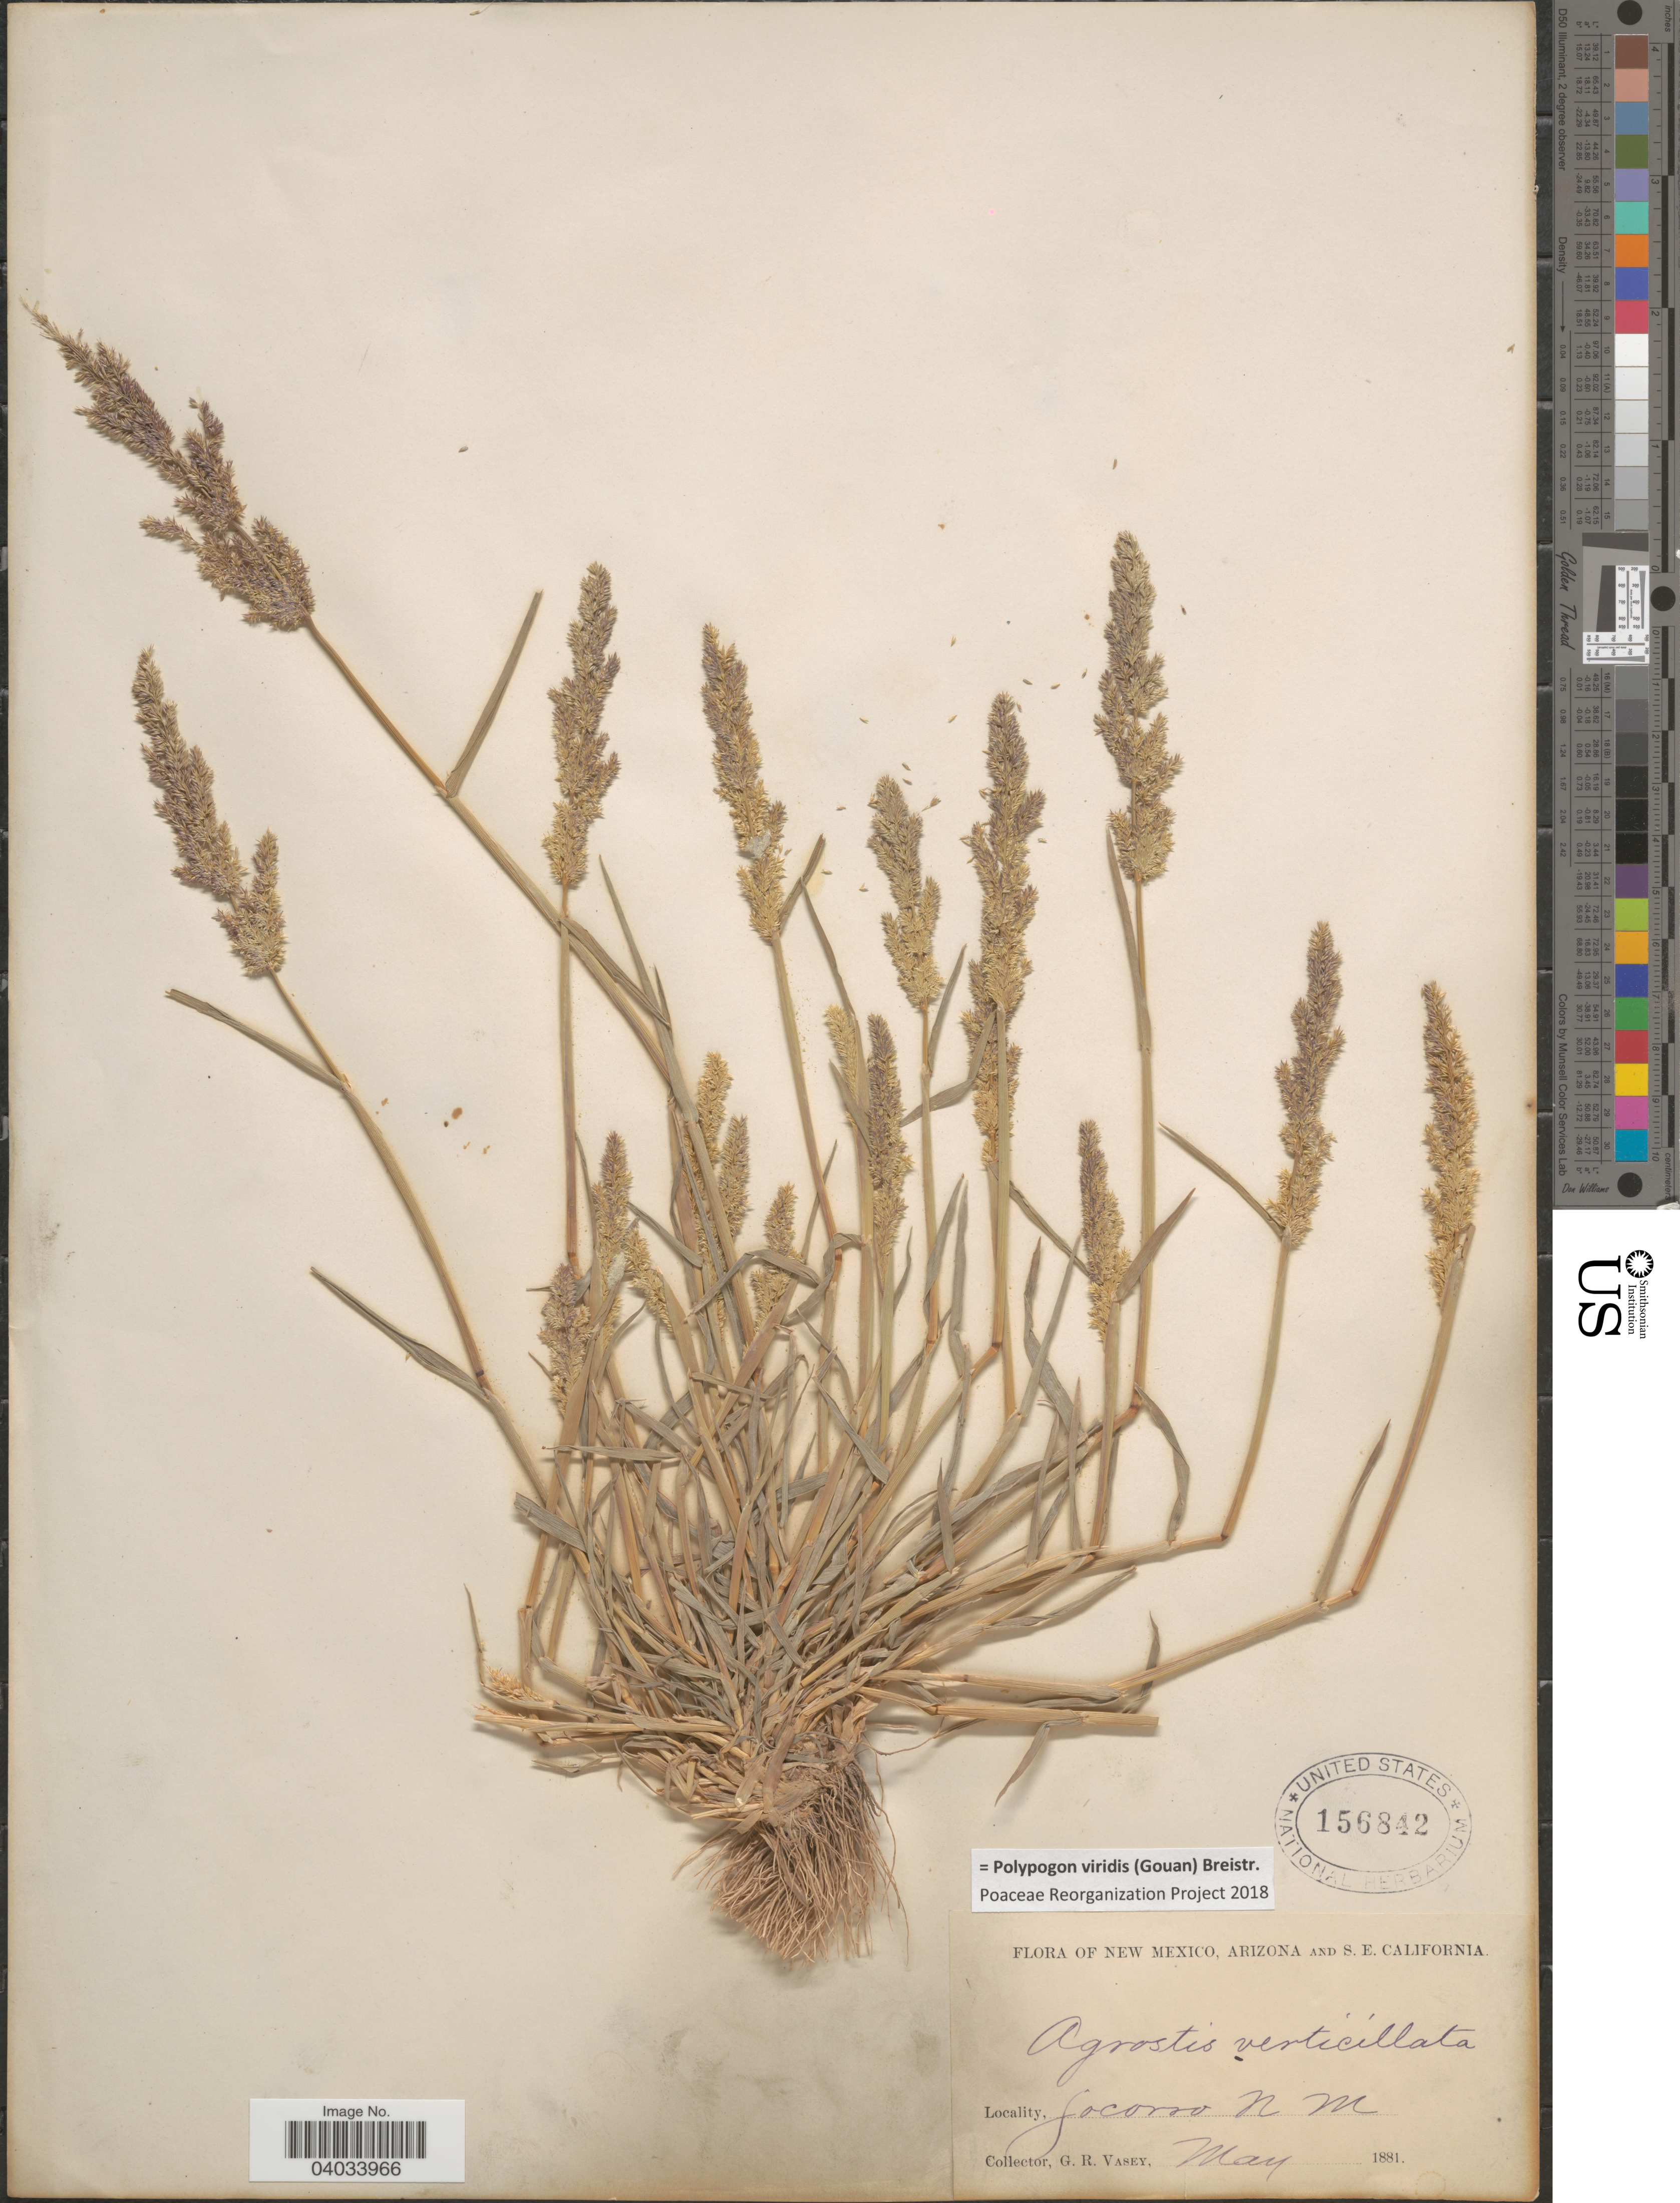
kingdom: Plantae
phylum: Tracheophyta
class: Liliopsida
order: Poales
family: Poaceae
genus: Polypogon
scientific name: Polypogon viridis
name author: (Gouan) Breistroffer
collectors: G. R. Vasey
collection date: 1881-05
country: United States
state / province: New Mexico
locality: Socorro.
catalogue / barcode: US 156842